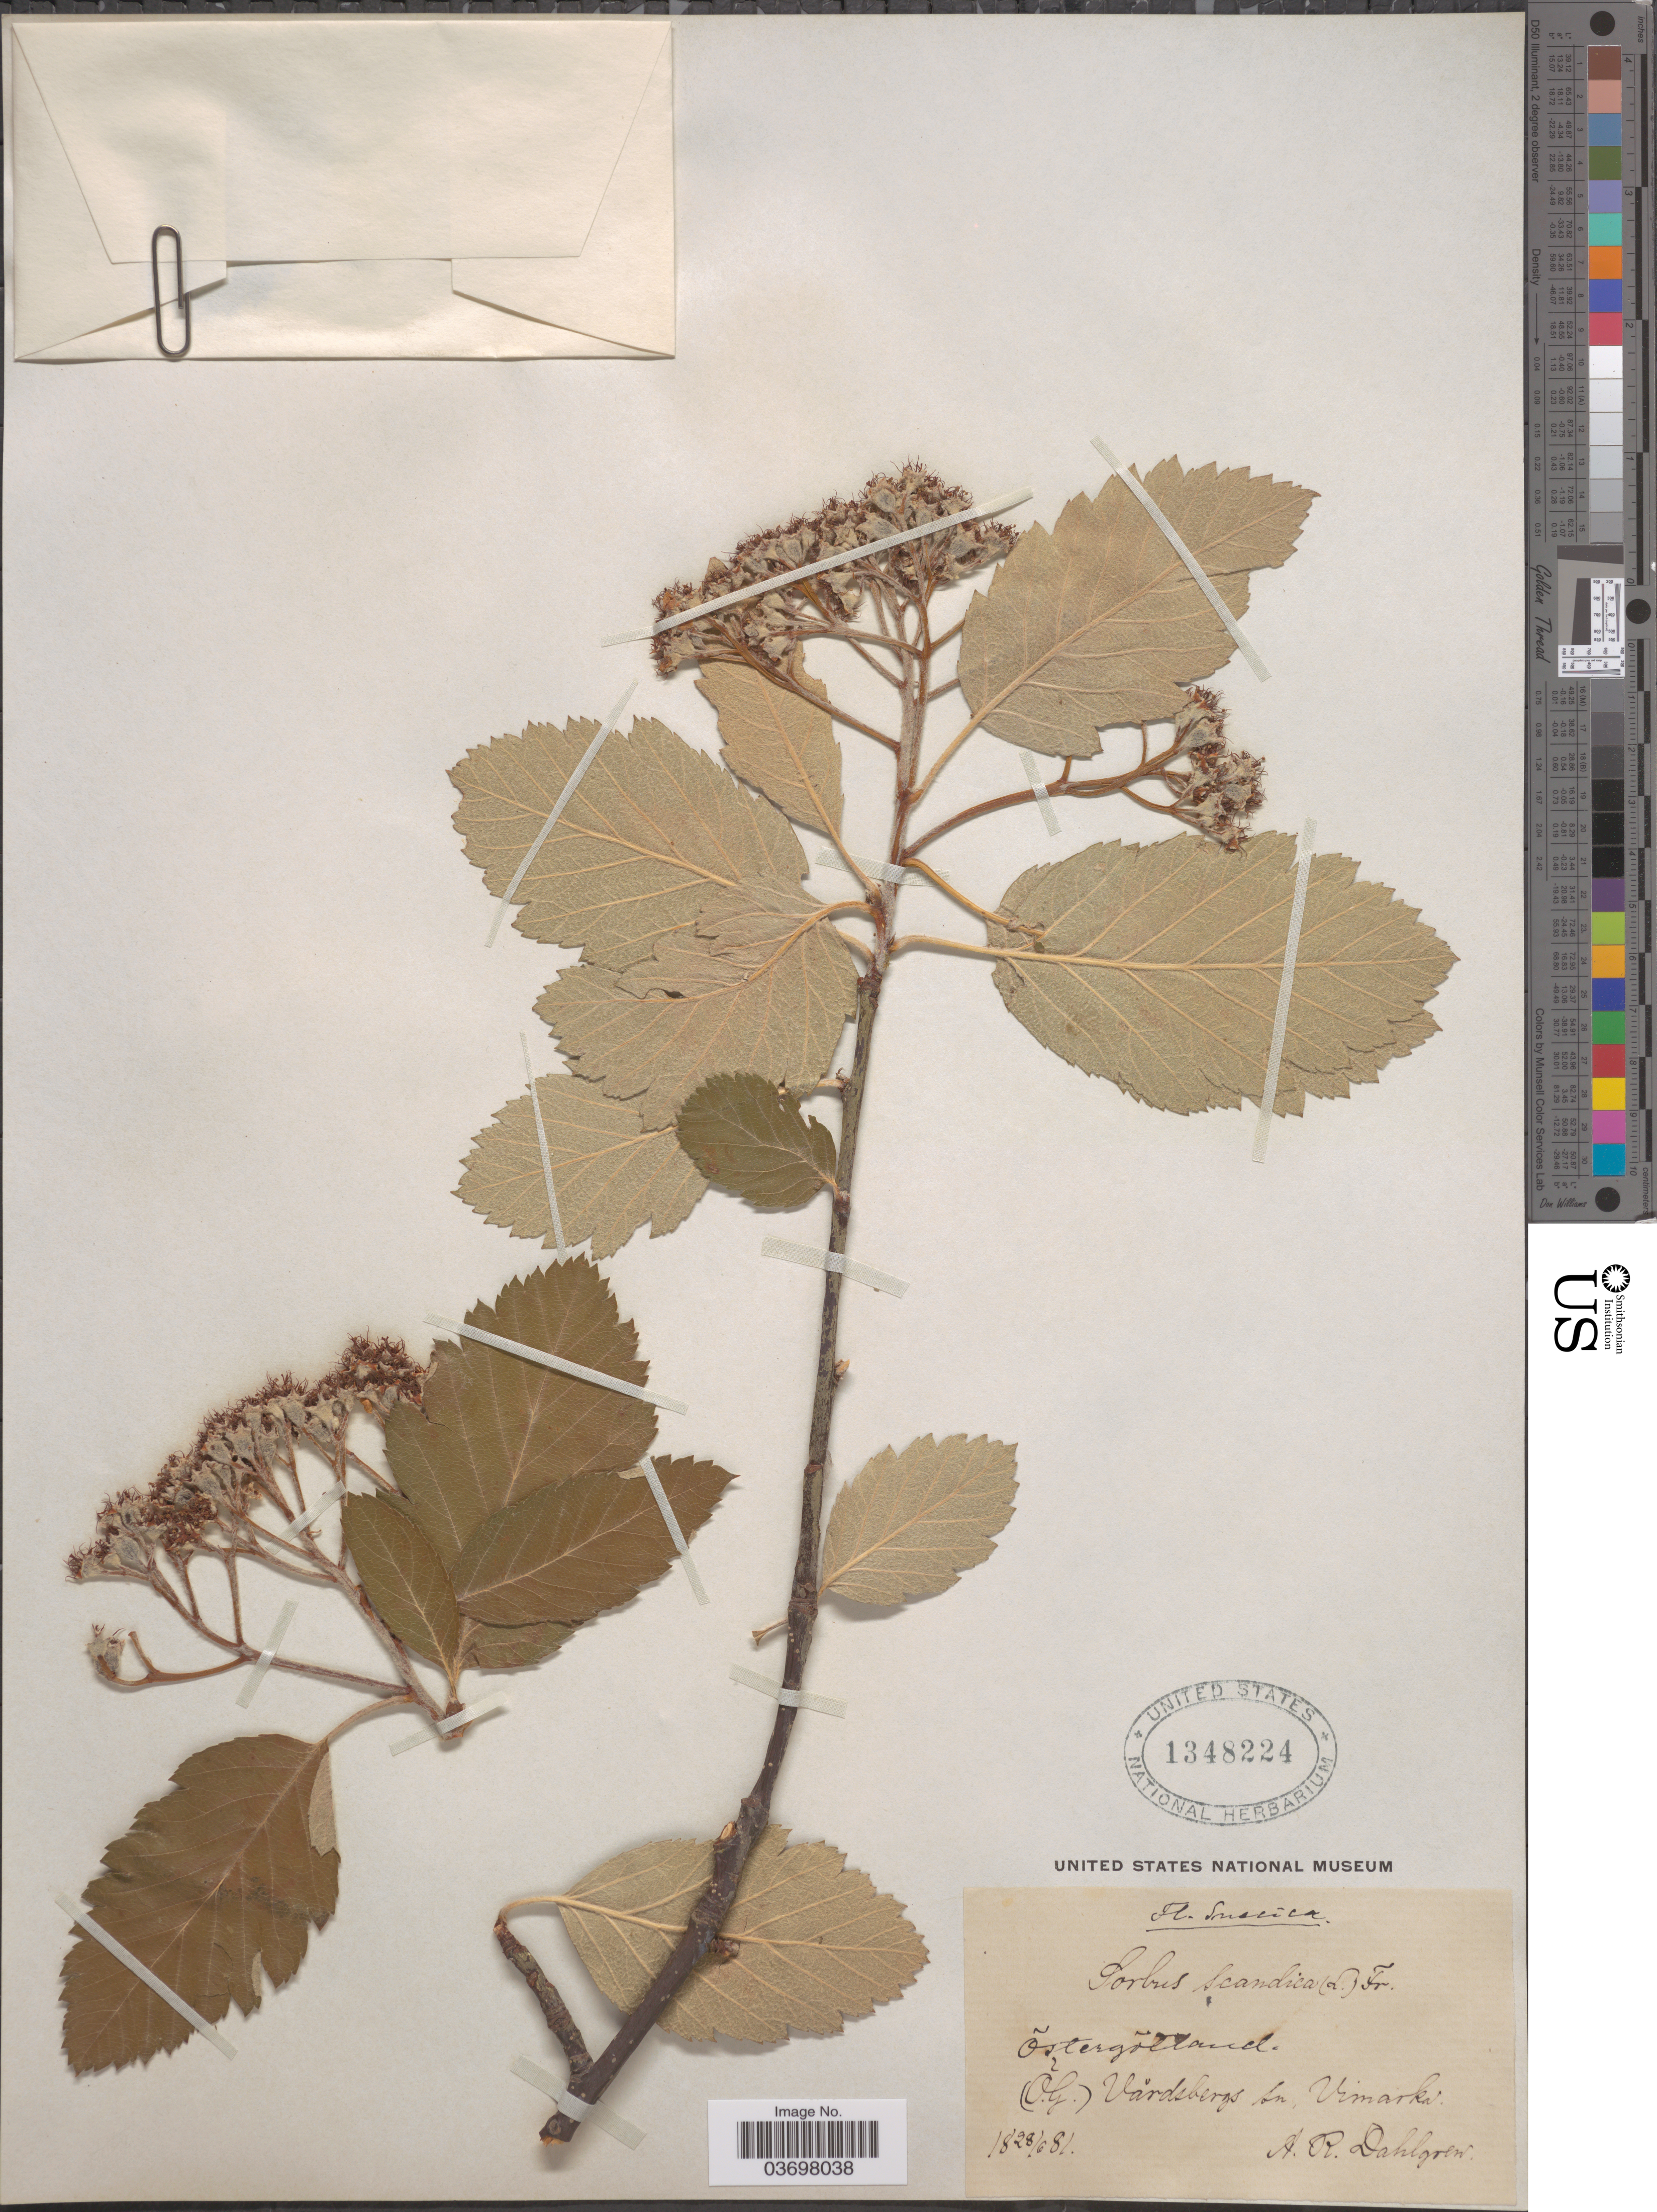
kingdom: Plantae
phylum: Tracheophyta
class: Magnoliopsida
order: Rosales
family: Rosaceae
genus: Sorbus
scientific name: Sorbus scandica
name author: H.J. Coste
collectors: A. Dahlgren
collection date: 1881-06-28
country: Sweden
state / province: Östergötland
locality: (O.G.) Vǎrdsbergs sn. Viimarka.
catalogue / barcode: US 1348224